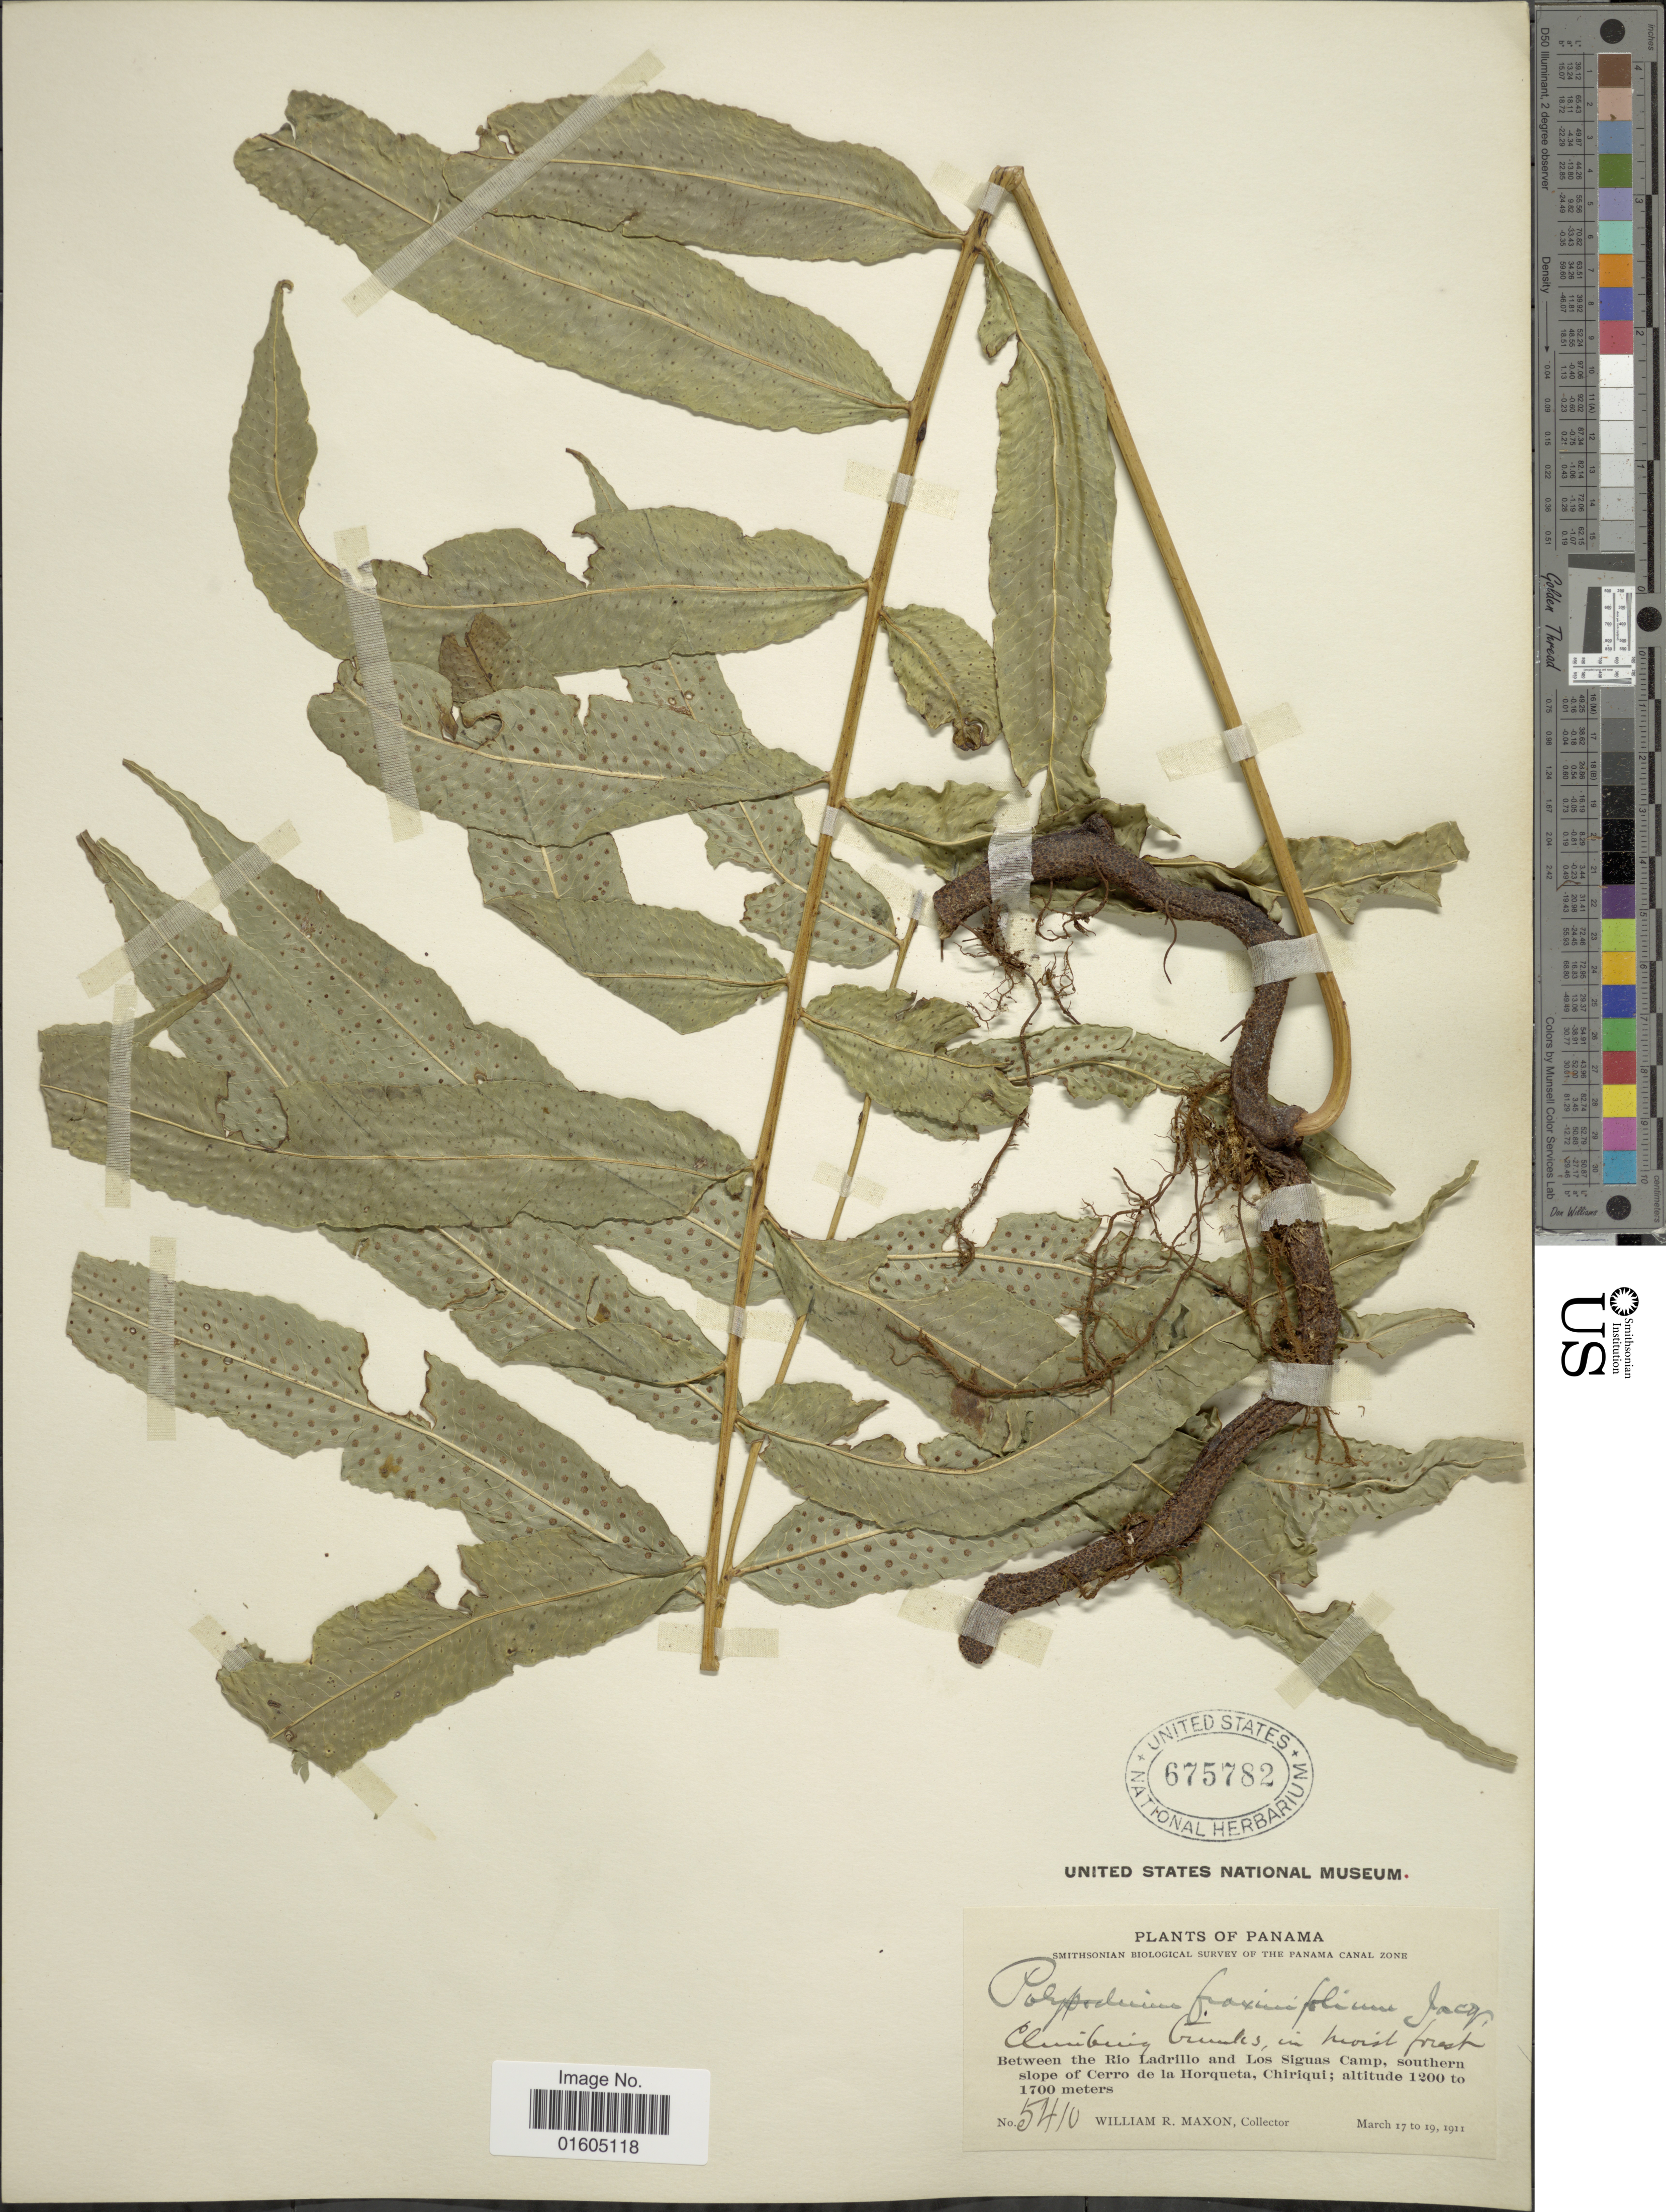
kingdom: Plantae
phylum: Tracheophyta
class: Polypodiopsida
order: Polypodiales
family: Polypodiaceae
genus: Serpocaulon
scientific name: Serpocaulon fraxinifolium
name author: (Jacq.) A.R. Sm.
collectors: W. R. Maxon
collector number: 5410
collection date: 1911-03-17/1911-03-19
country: Panama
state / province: Chiriqui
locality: Panama. Between the Rio Ladrillo and Los Siguas Camp, southern slope of Cerro de la Horqueta, Chiriqui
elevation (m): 1200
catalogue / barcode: US 675782